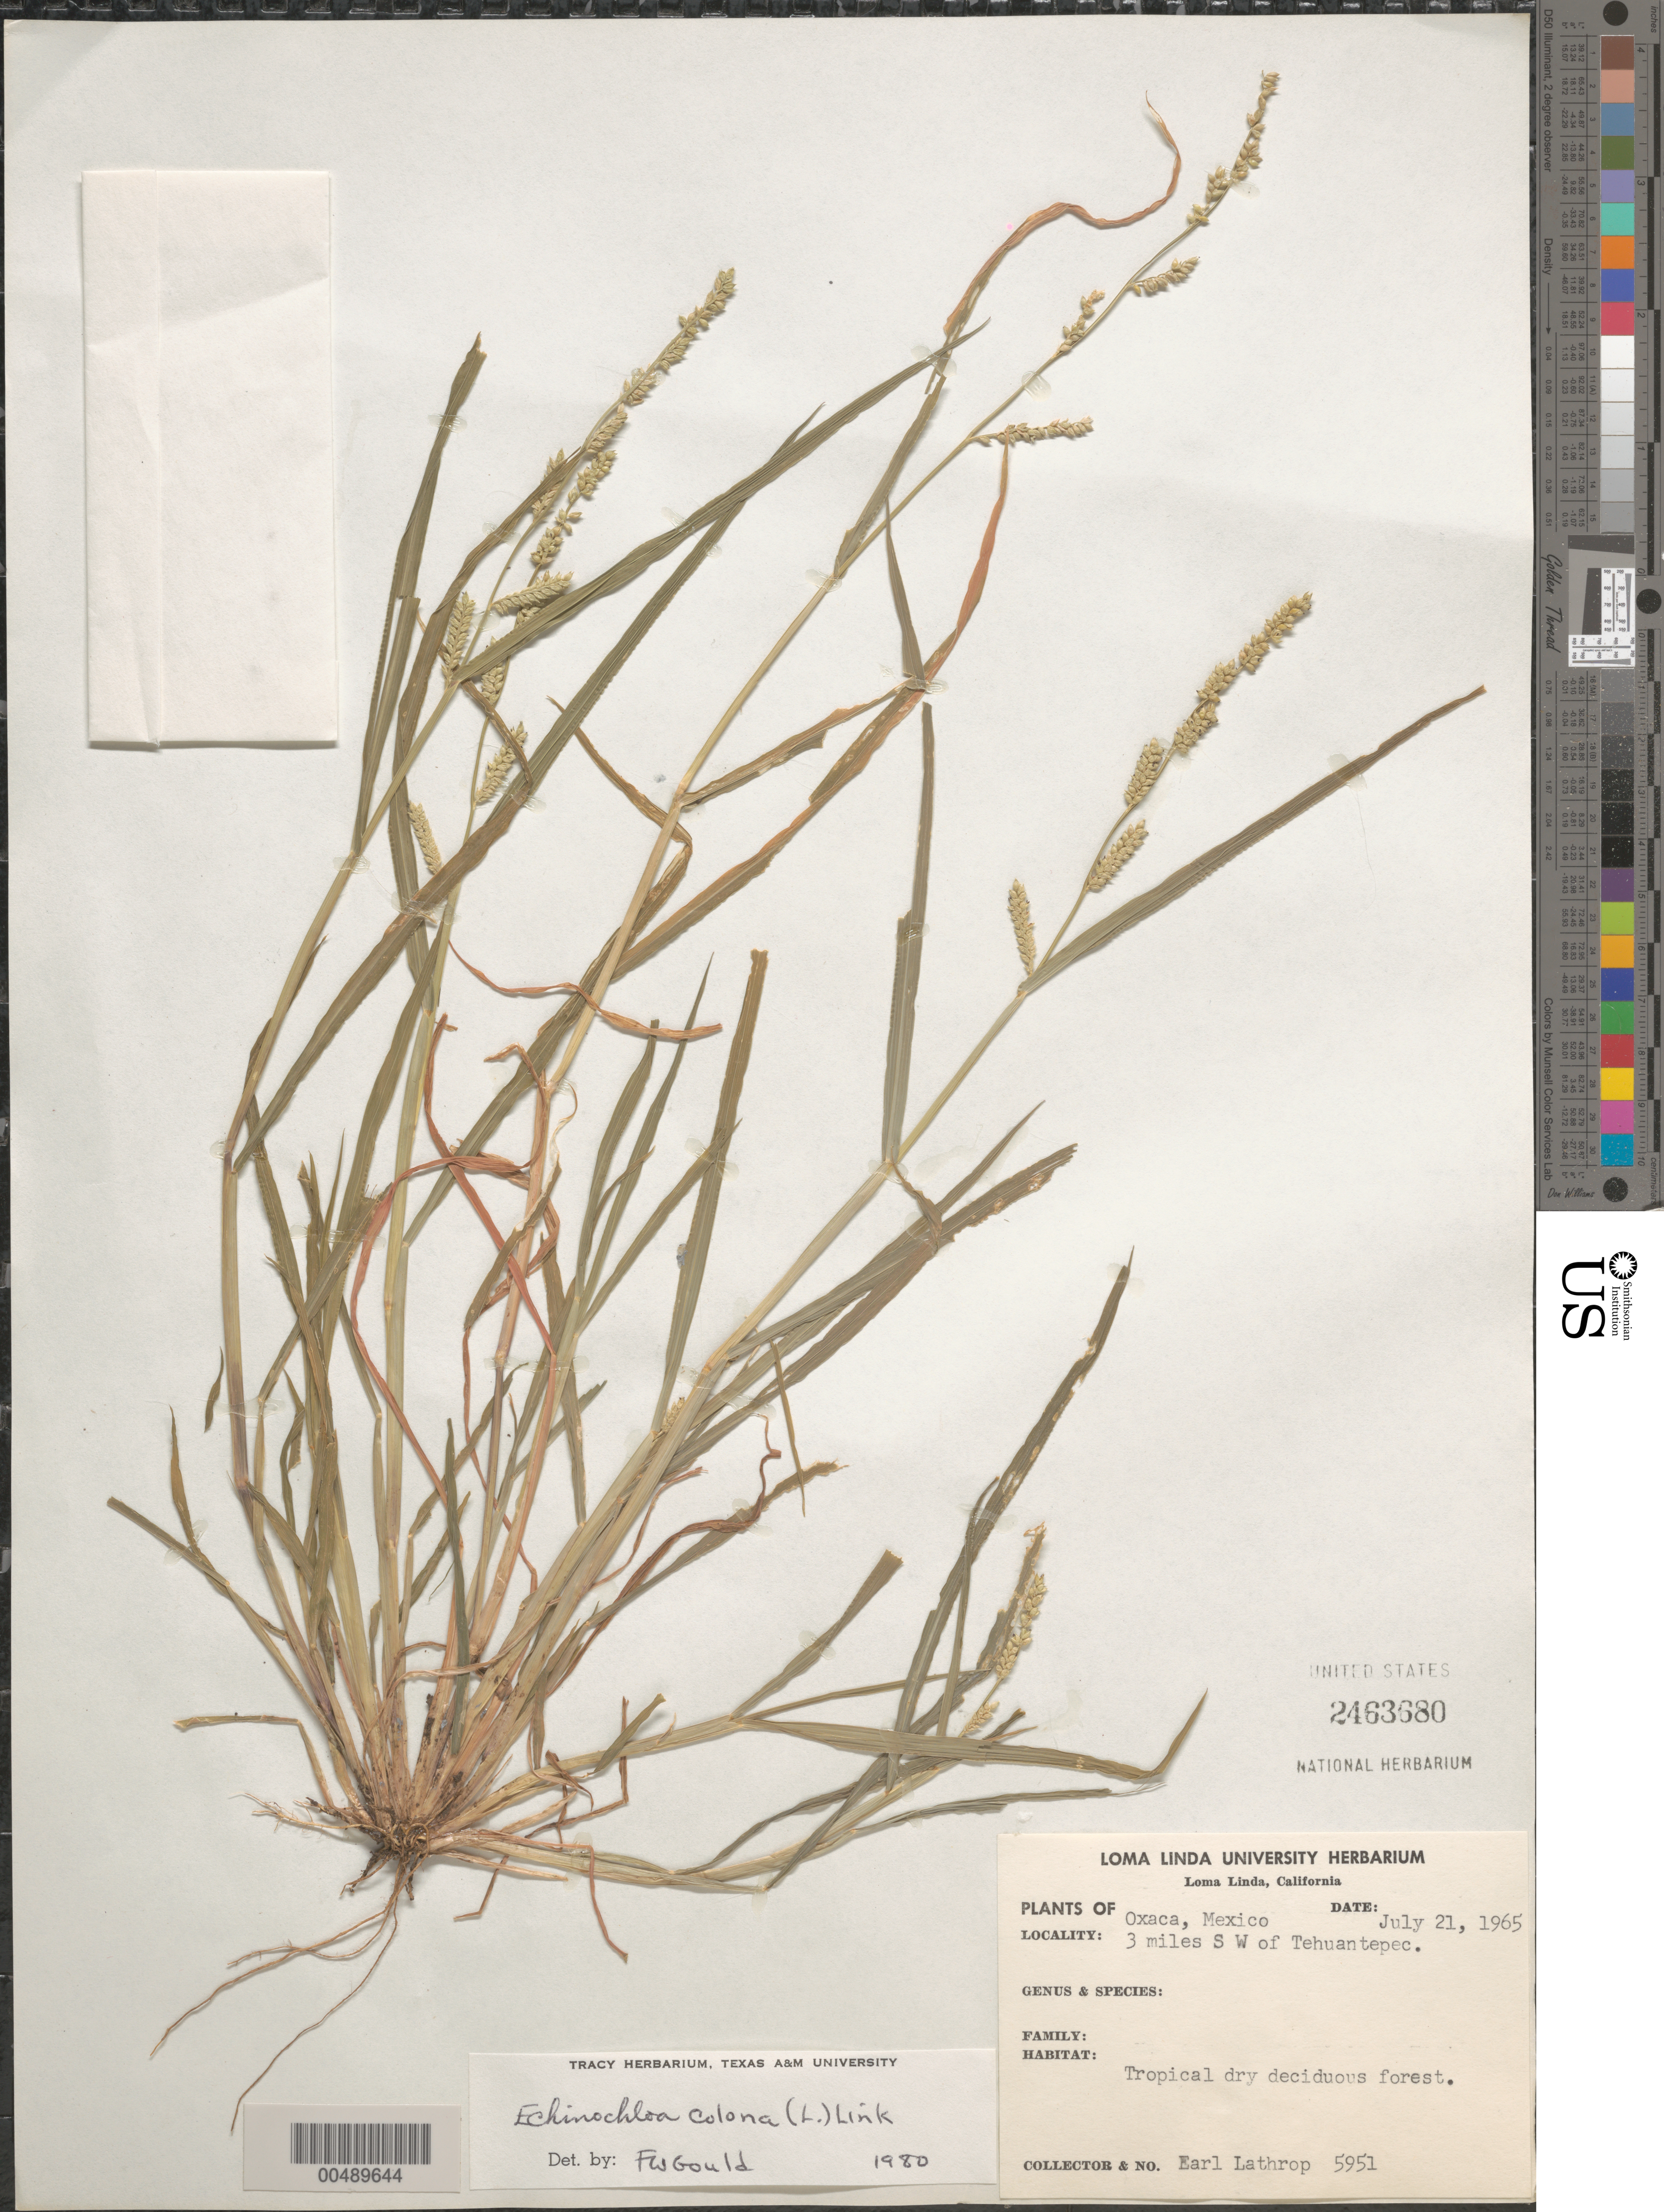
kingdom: Plantae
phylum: Tracheophyta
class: Liliopsida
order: Poales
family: Poaceae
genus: Echinochloa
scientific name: Echinochloa colona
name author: (L.) Link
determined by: Gould, F. W.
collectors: E. W. Lathrop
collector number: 5951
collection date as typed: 21 Jul 1965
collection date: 1965-07-21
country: Mexico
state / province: Oaxaca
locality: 3 mi SW of Tehuantepec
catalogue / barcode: US 2463680